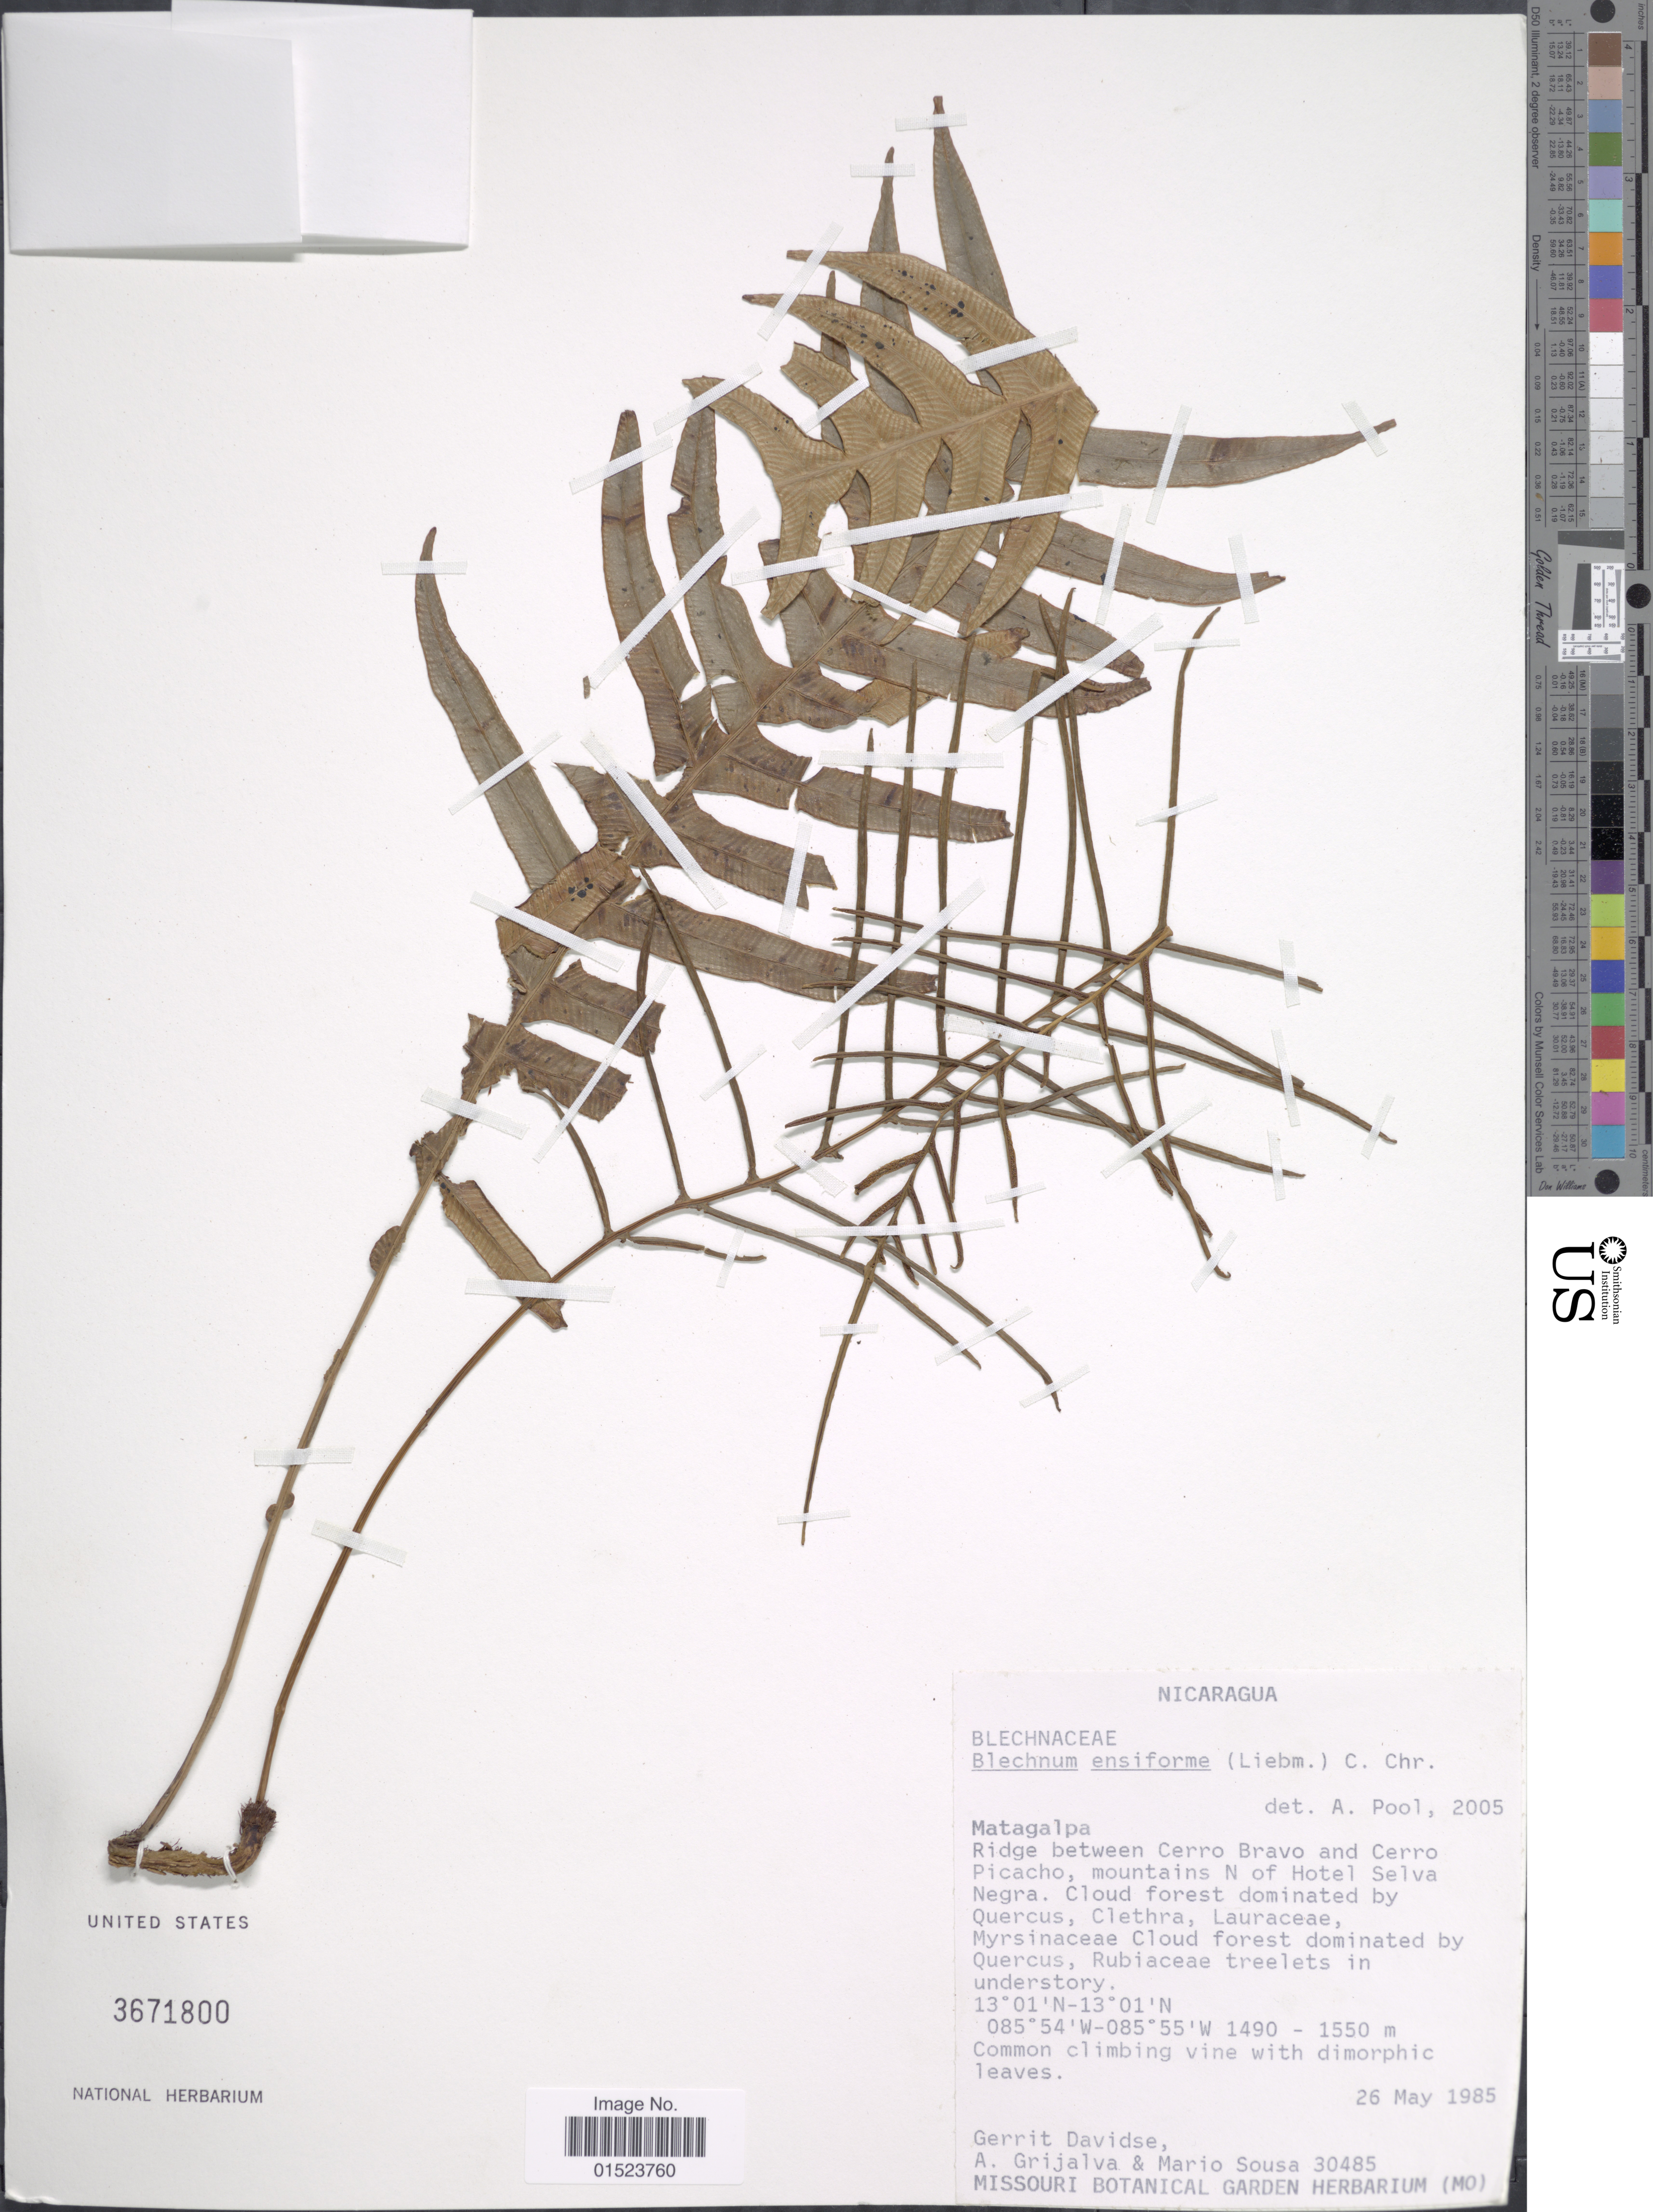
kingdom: Plantae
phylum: Tracheophyta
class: Polypodiopsida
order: Polypodiales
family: Blechnaceae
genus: Blechnum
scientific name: Blechnum ensiforme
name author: (Liebm.) C. Chr.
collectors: G. Davidse, A. Grijalva & M. Sousa S.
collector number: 30485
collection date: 1985-05-26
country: Nicaragua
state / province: Matagalpa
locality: Ridge between Cerro Bravo and Cerro Picacho, mountains N of Hotel Selva Negra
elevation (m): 1490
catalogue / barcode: US 3671800